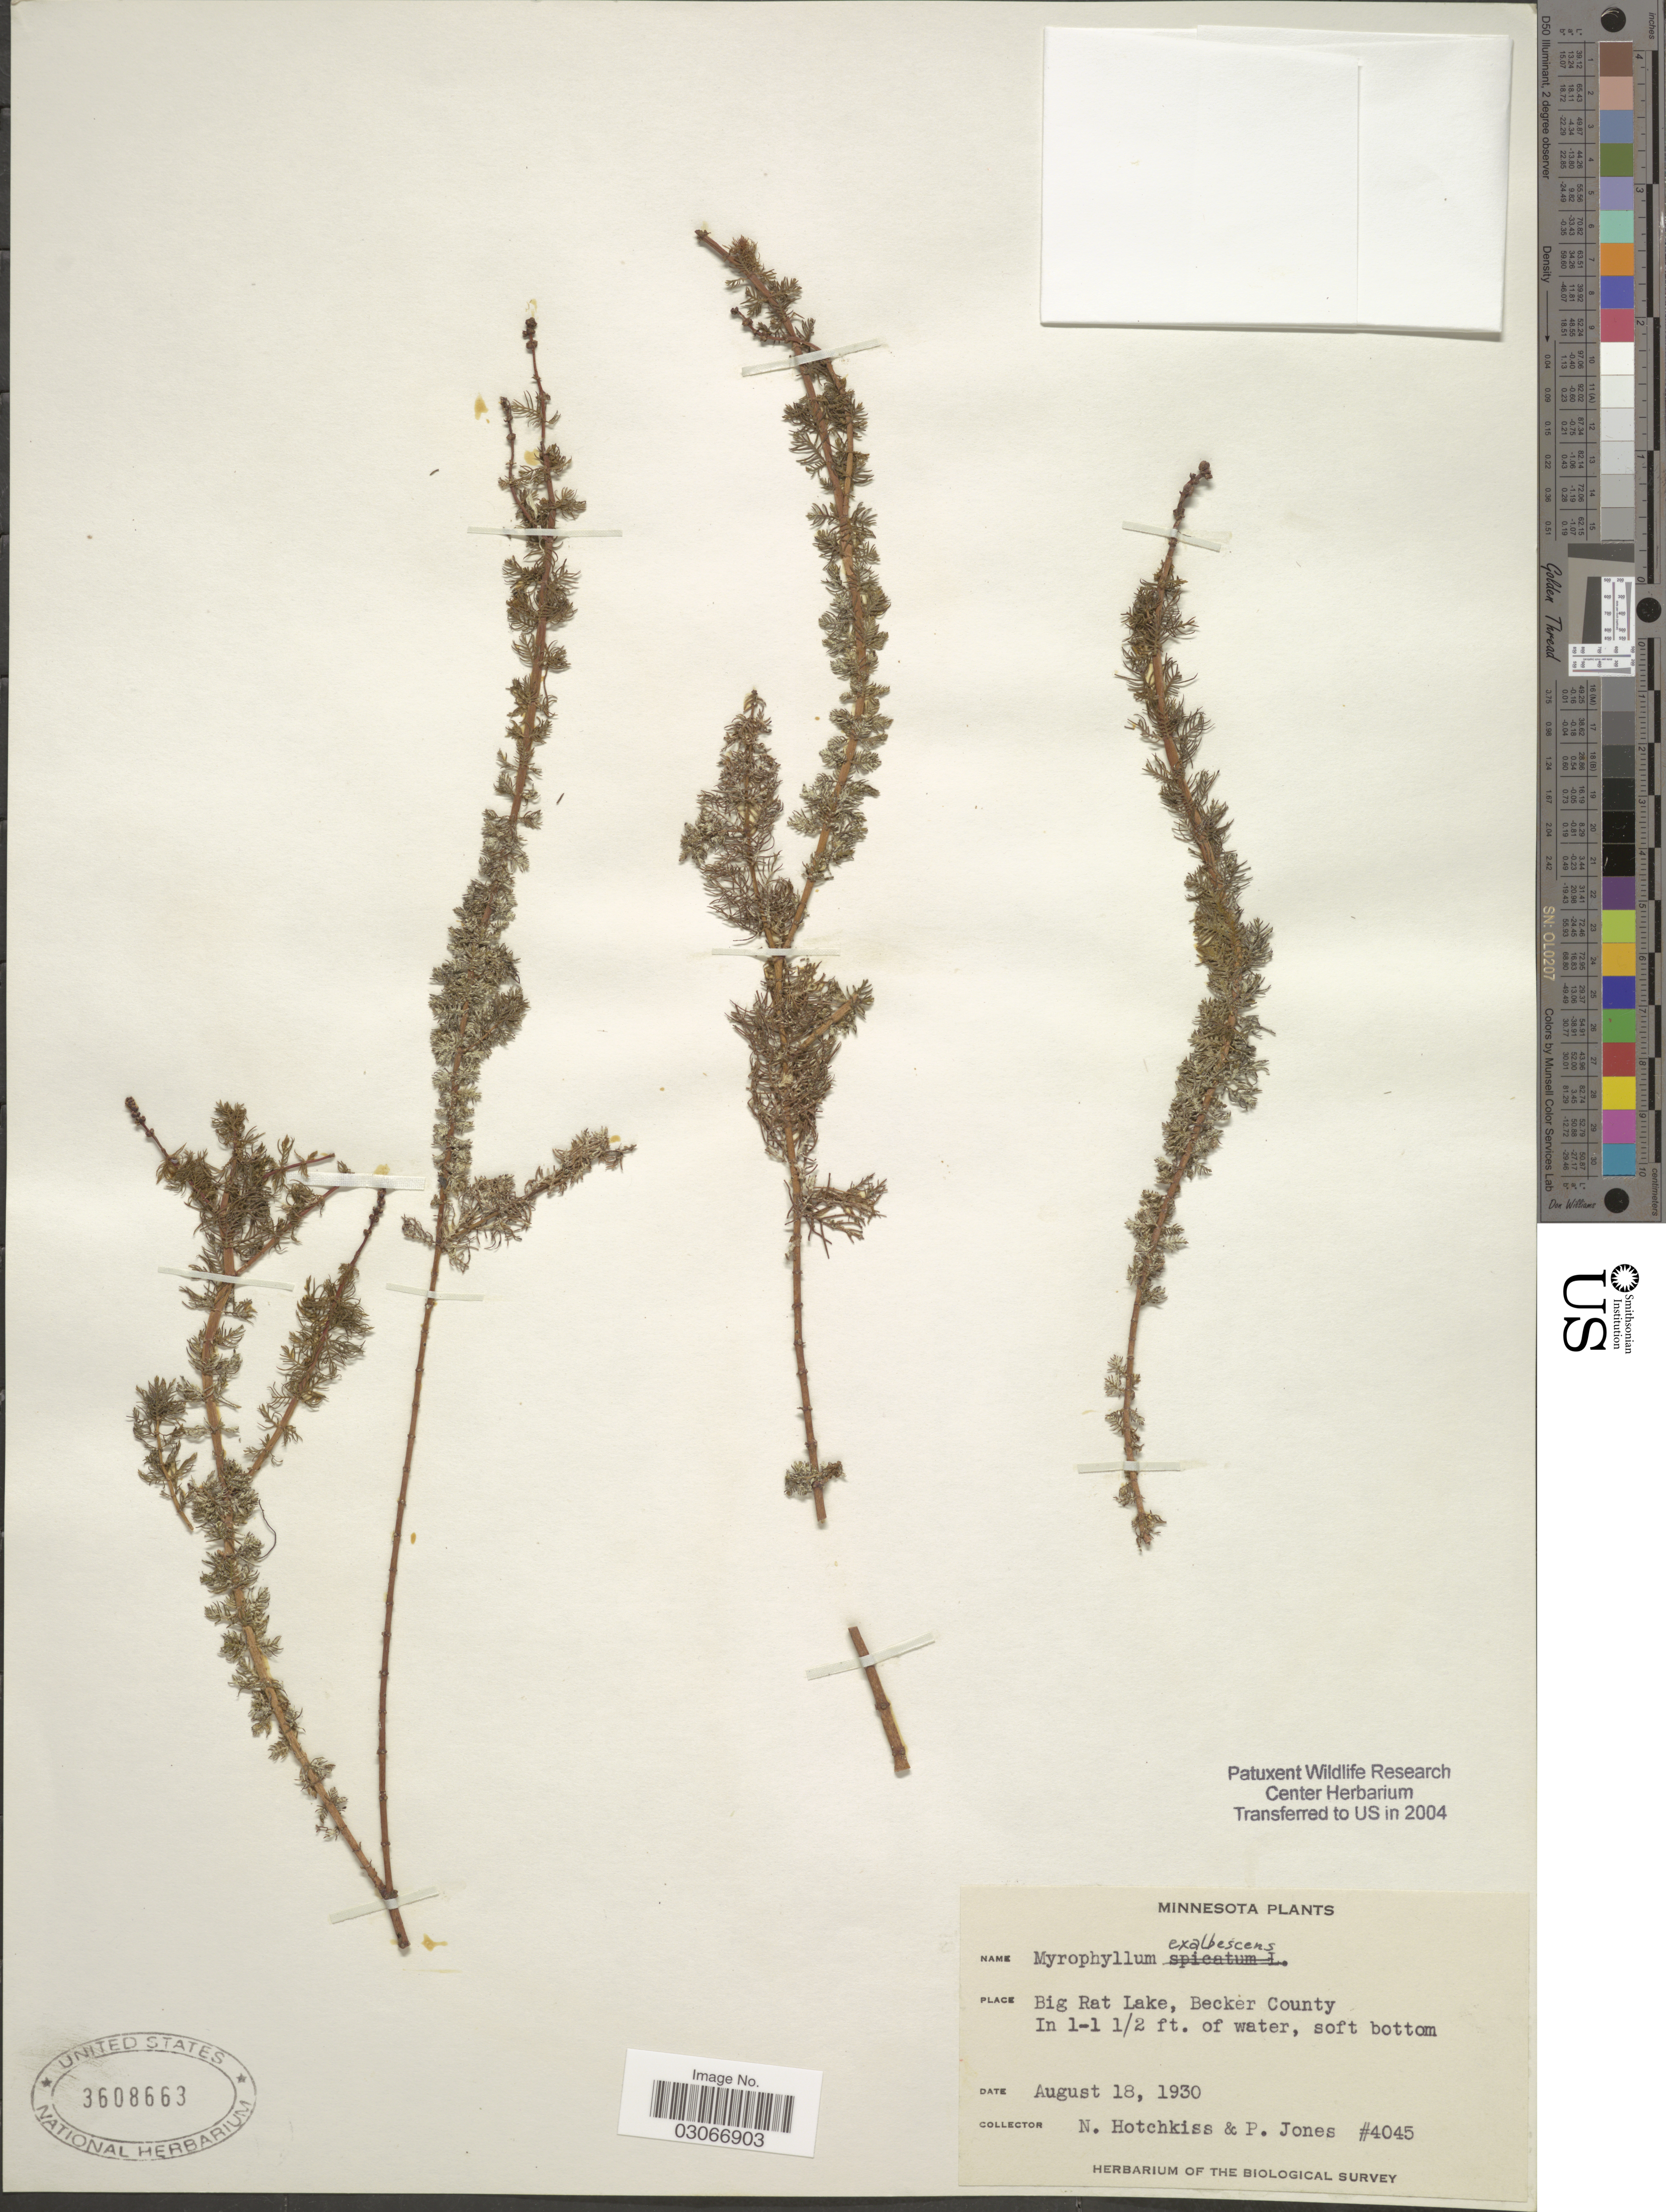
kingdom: Plantae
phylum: Tracheophyta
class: Magnoliopsida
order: Saxifragales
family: Haloragaceae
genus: Myriophyllum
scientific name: Myriophyllum exalbescens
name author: Fernald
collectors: N. Hotchkiss & P. Jones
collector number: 4045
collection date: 1930-08-18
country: United States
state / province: Minnesota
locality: Big Rat Lake, Becker County.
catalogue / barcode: US 3608663